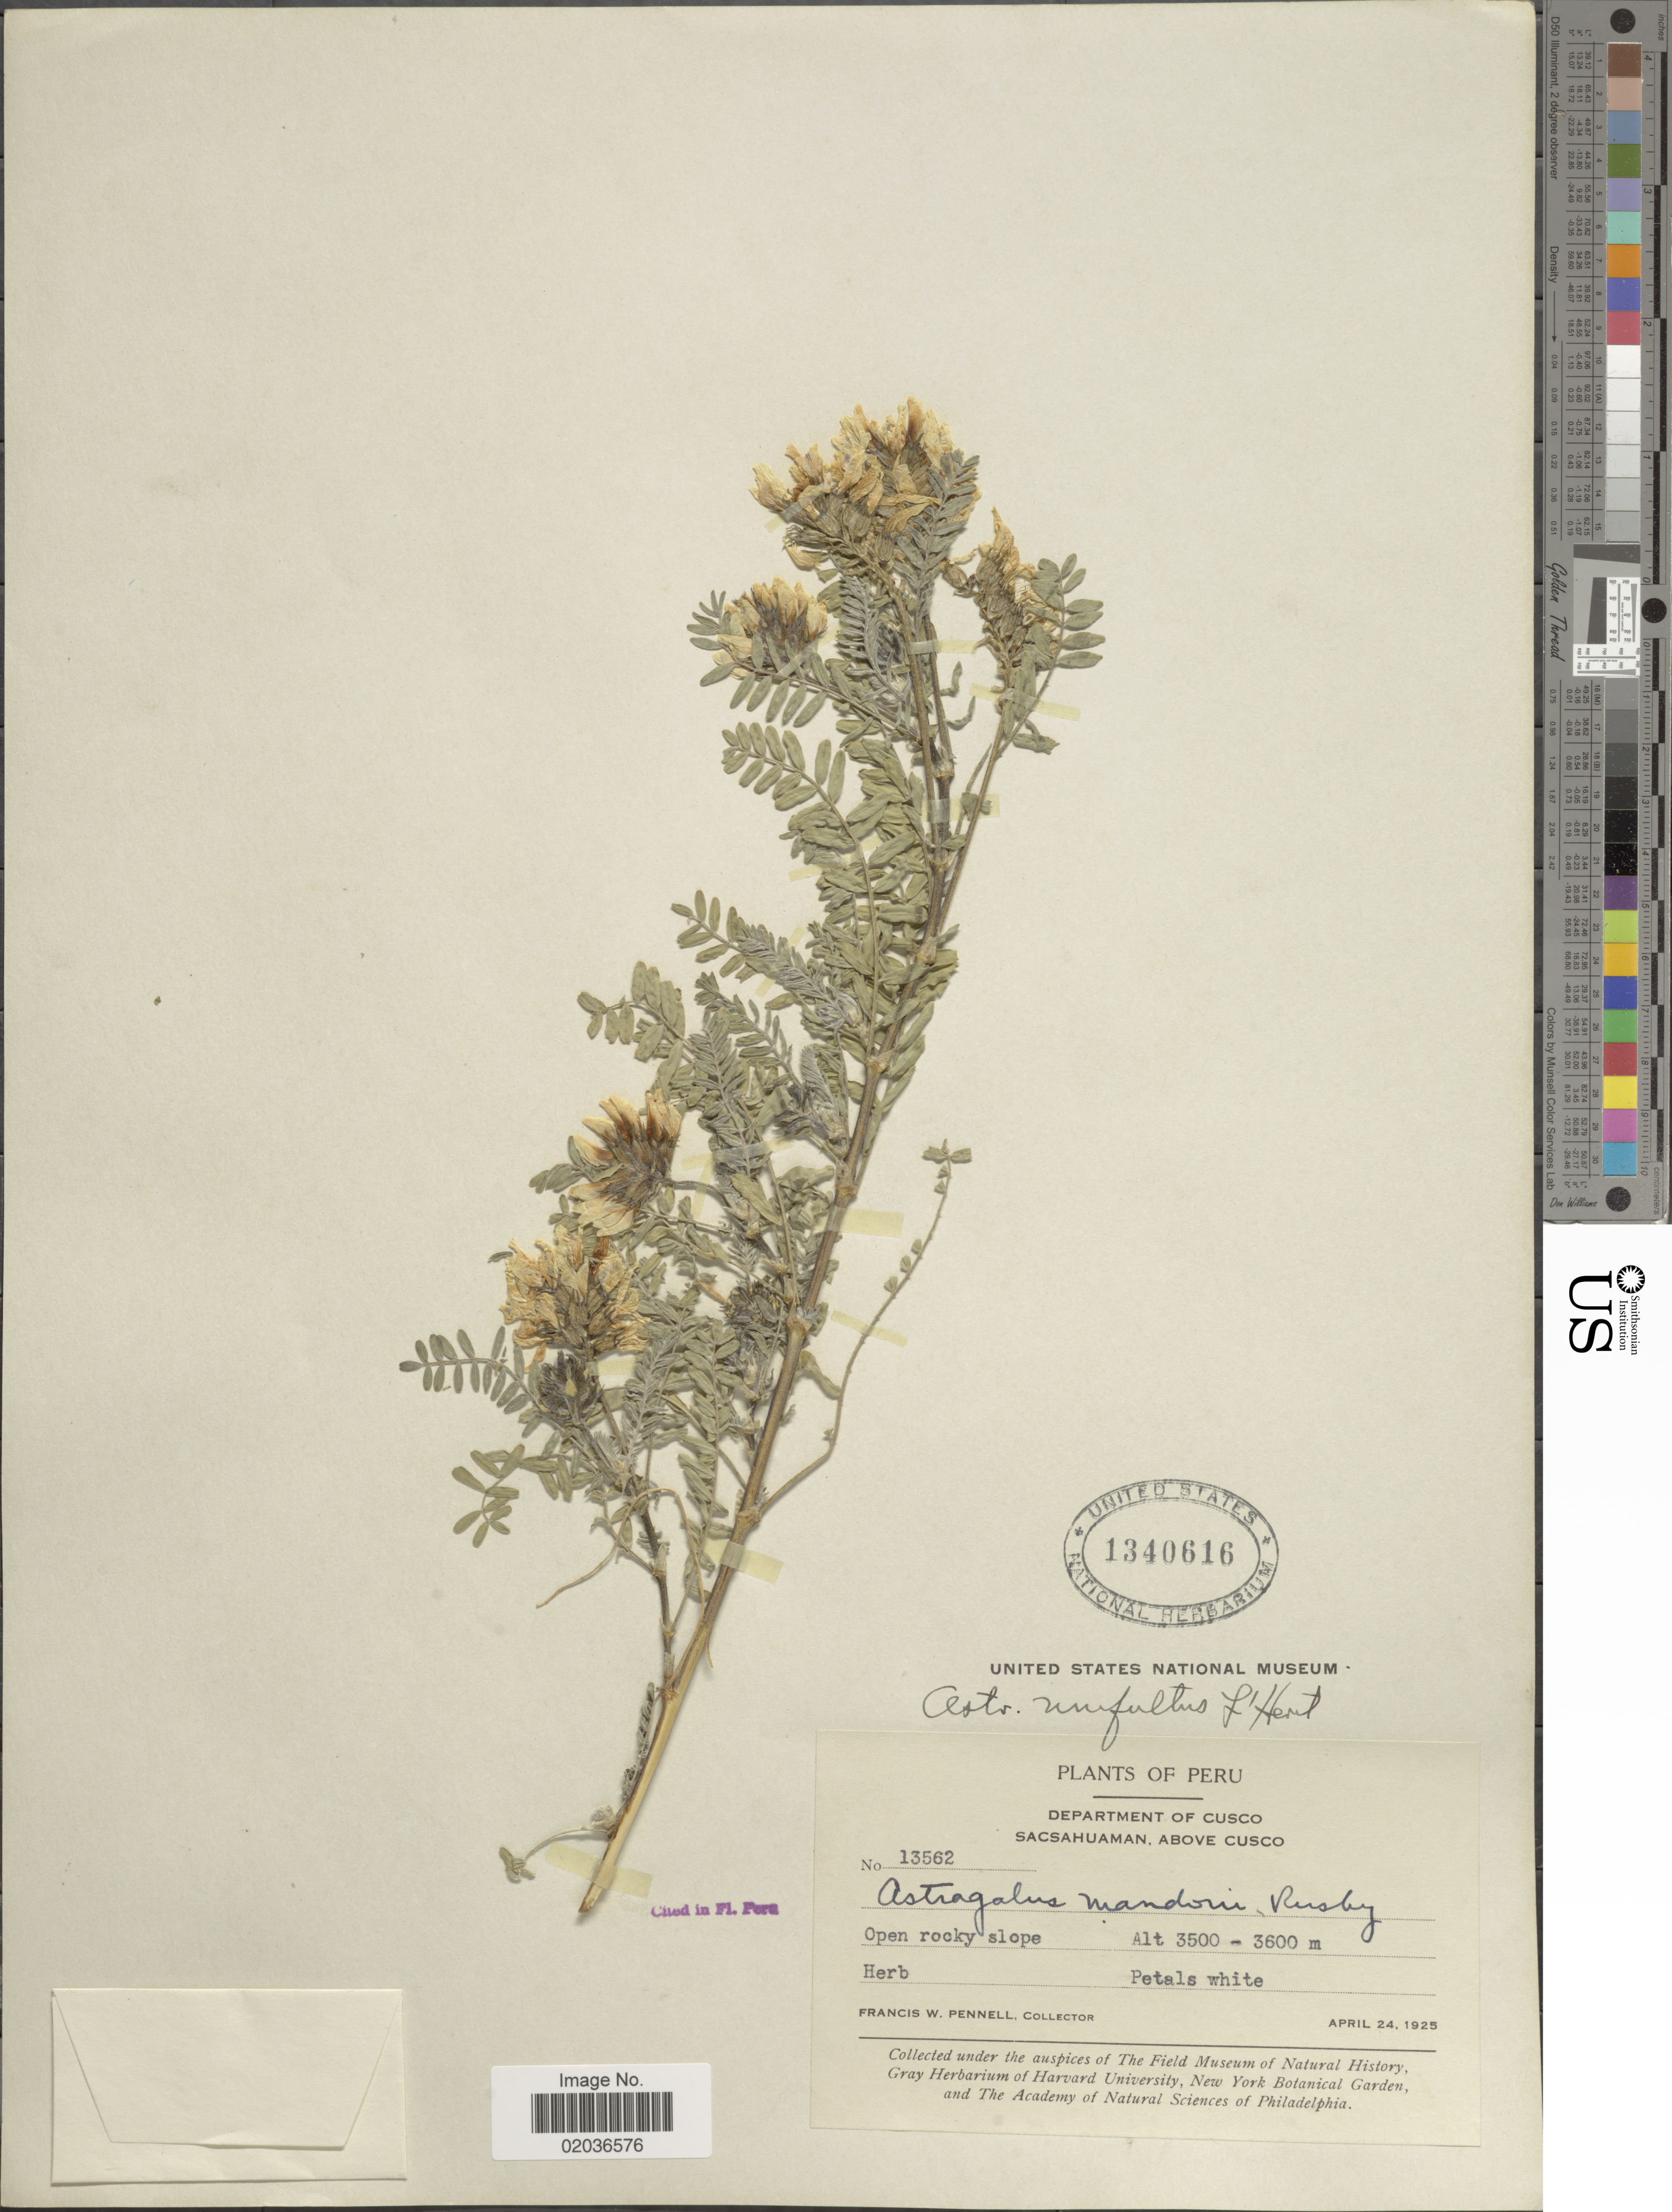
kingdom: Plantae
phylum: Tracheophyta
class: Magnoliopsida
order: Fabales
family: Fabaceae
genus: Astragalus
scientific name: Astragalus garbancillo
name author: Cav.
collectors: F. W. Pennell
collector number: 13562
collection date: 1925-04-24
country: Peru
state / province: Cusco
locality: Department of Cusco. Sacsahuaman, above Cusco. Open rocky slope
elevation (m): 3500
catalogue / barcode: US 1340616